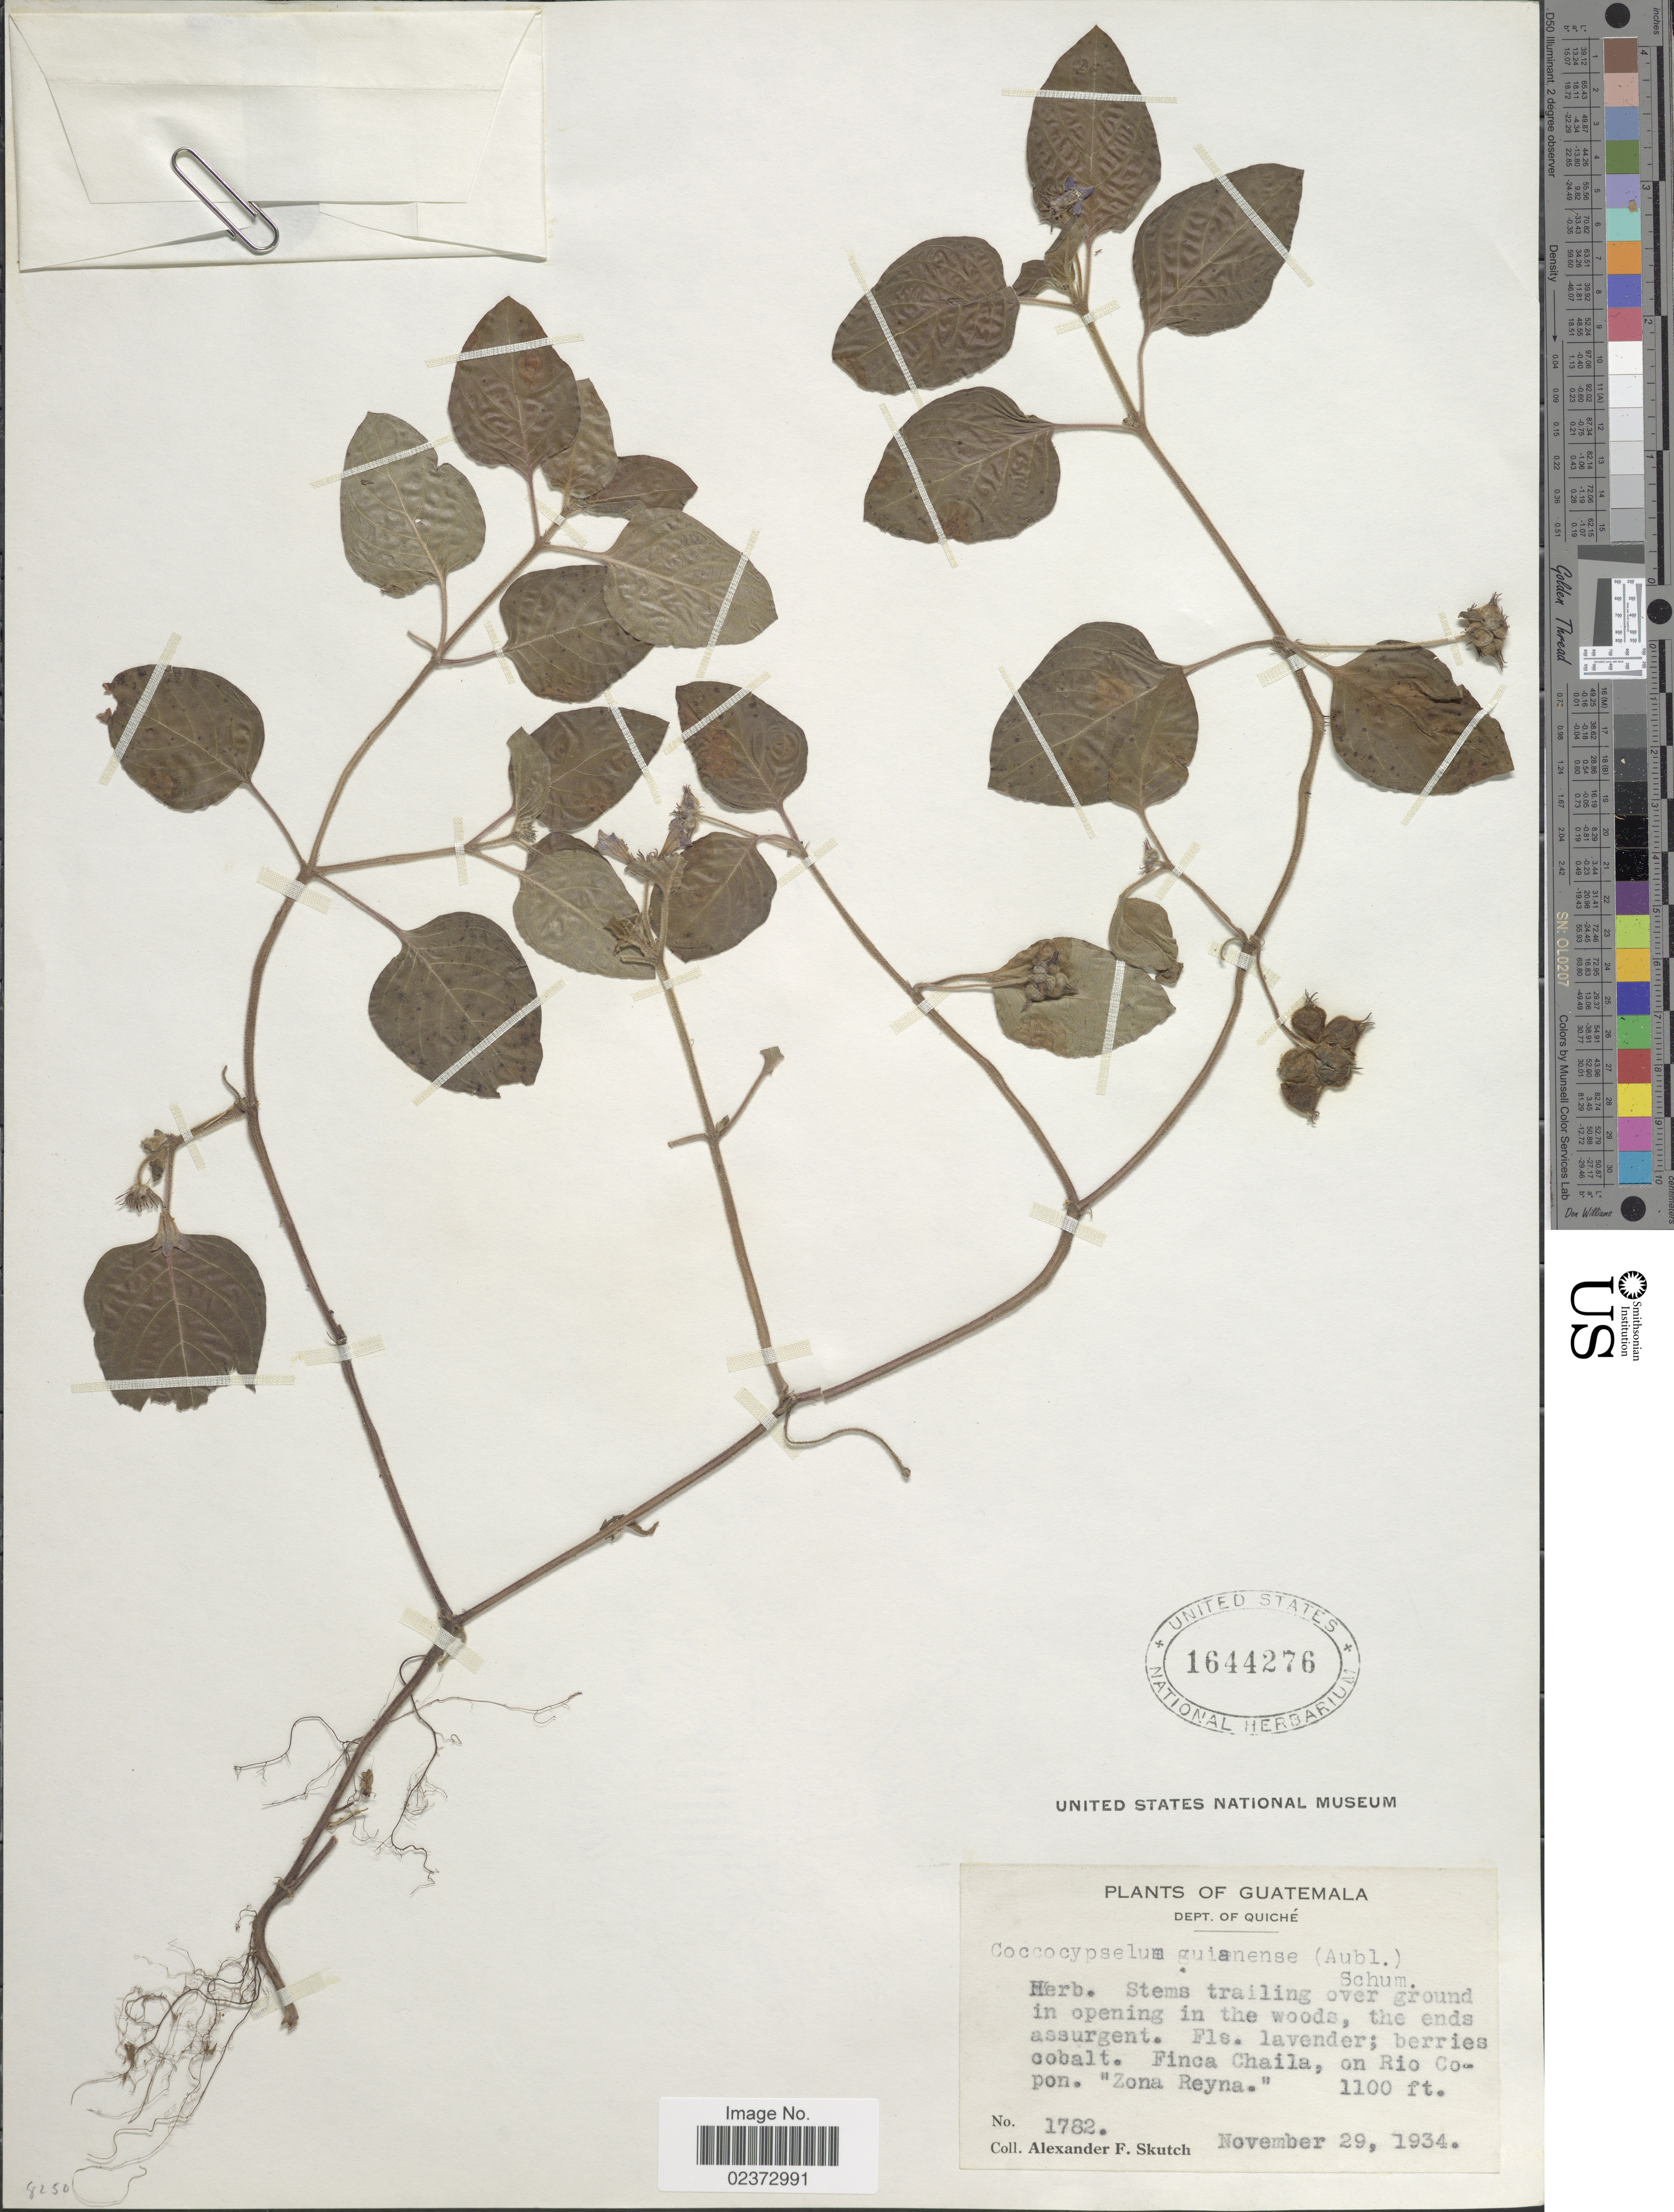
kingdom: Plantae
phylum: Tracheophyta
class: Magnoliopsida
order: Gentianales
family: Rubiaceae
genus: Coccocypselum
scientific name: Coccocypselum guianense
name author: (Aubl.) K. Schum.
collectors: A. F. Skutch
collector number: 1782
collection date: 1934-11-29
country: Guatemala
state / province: El Quiché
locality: Dept. of Quiche, Finca Chaila, on Rio Copon, Zona Reyna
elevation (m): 335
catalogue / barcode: US 1644276